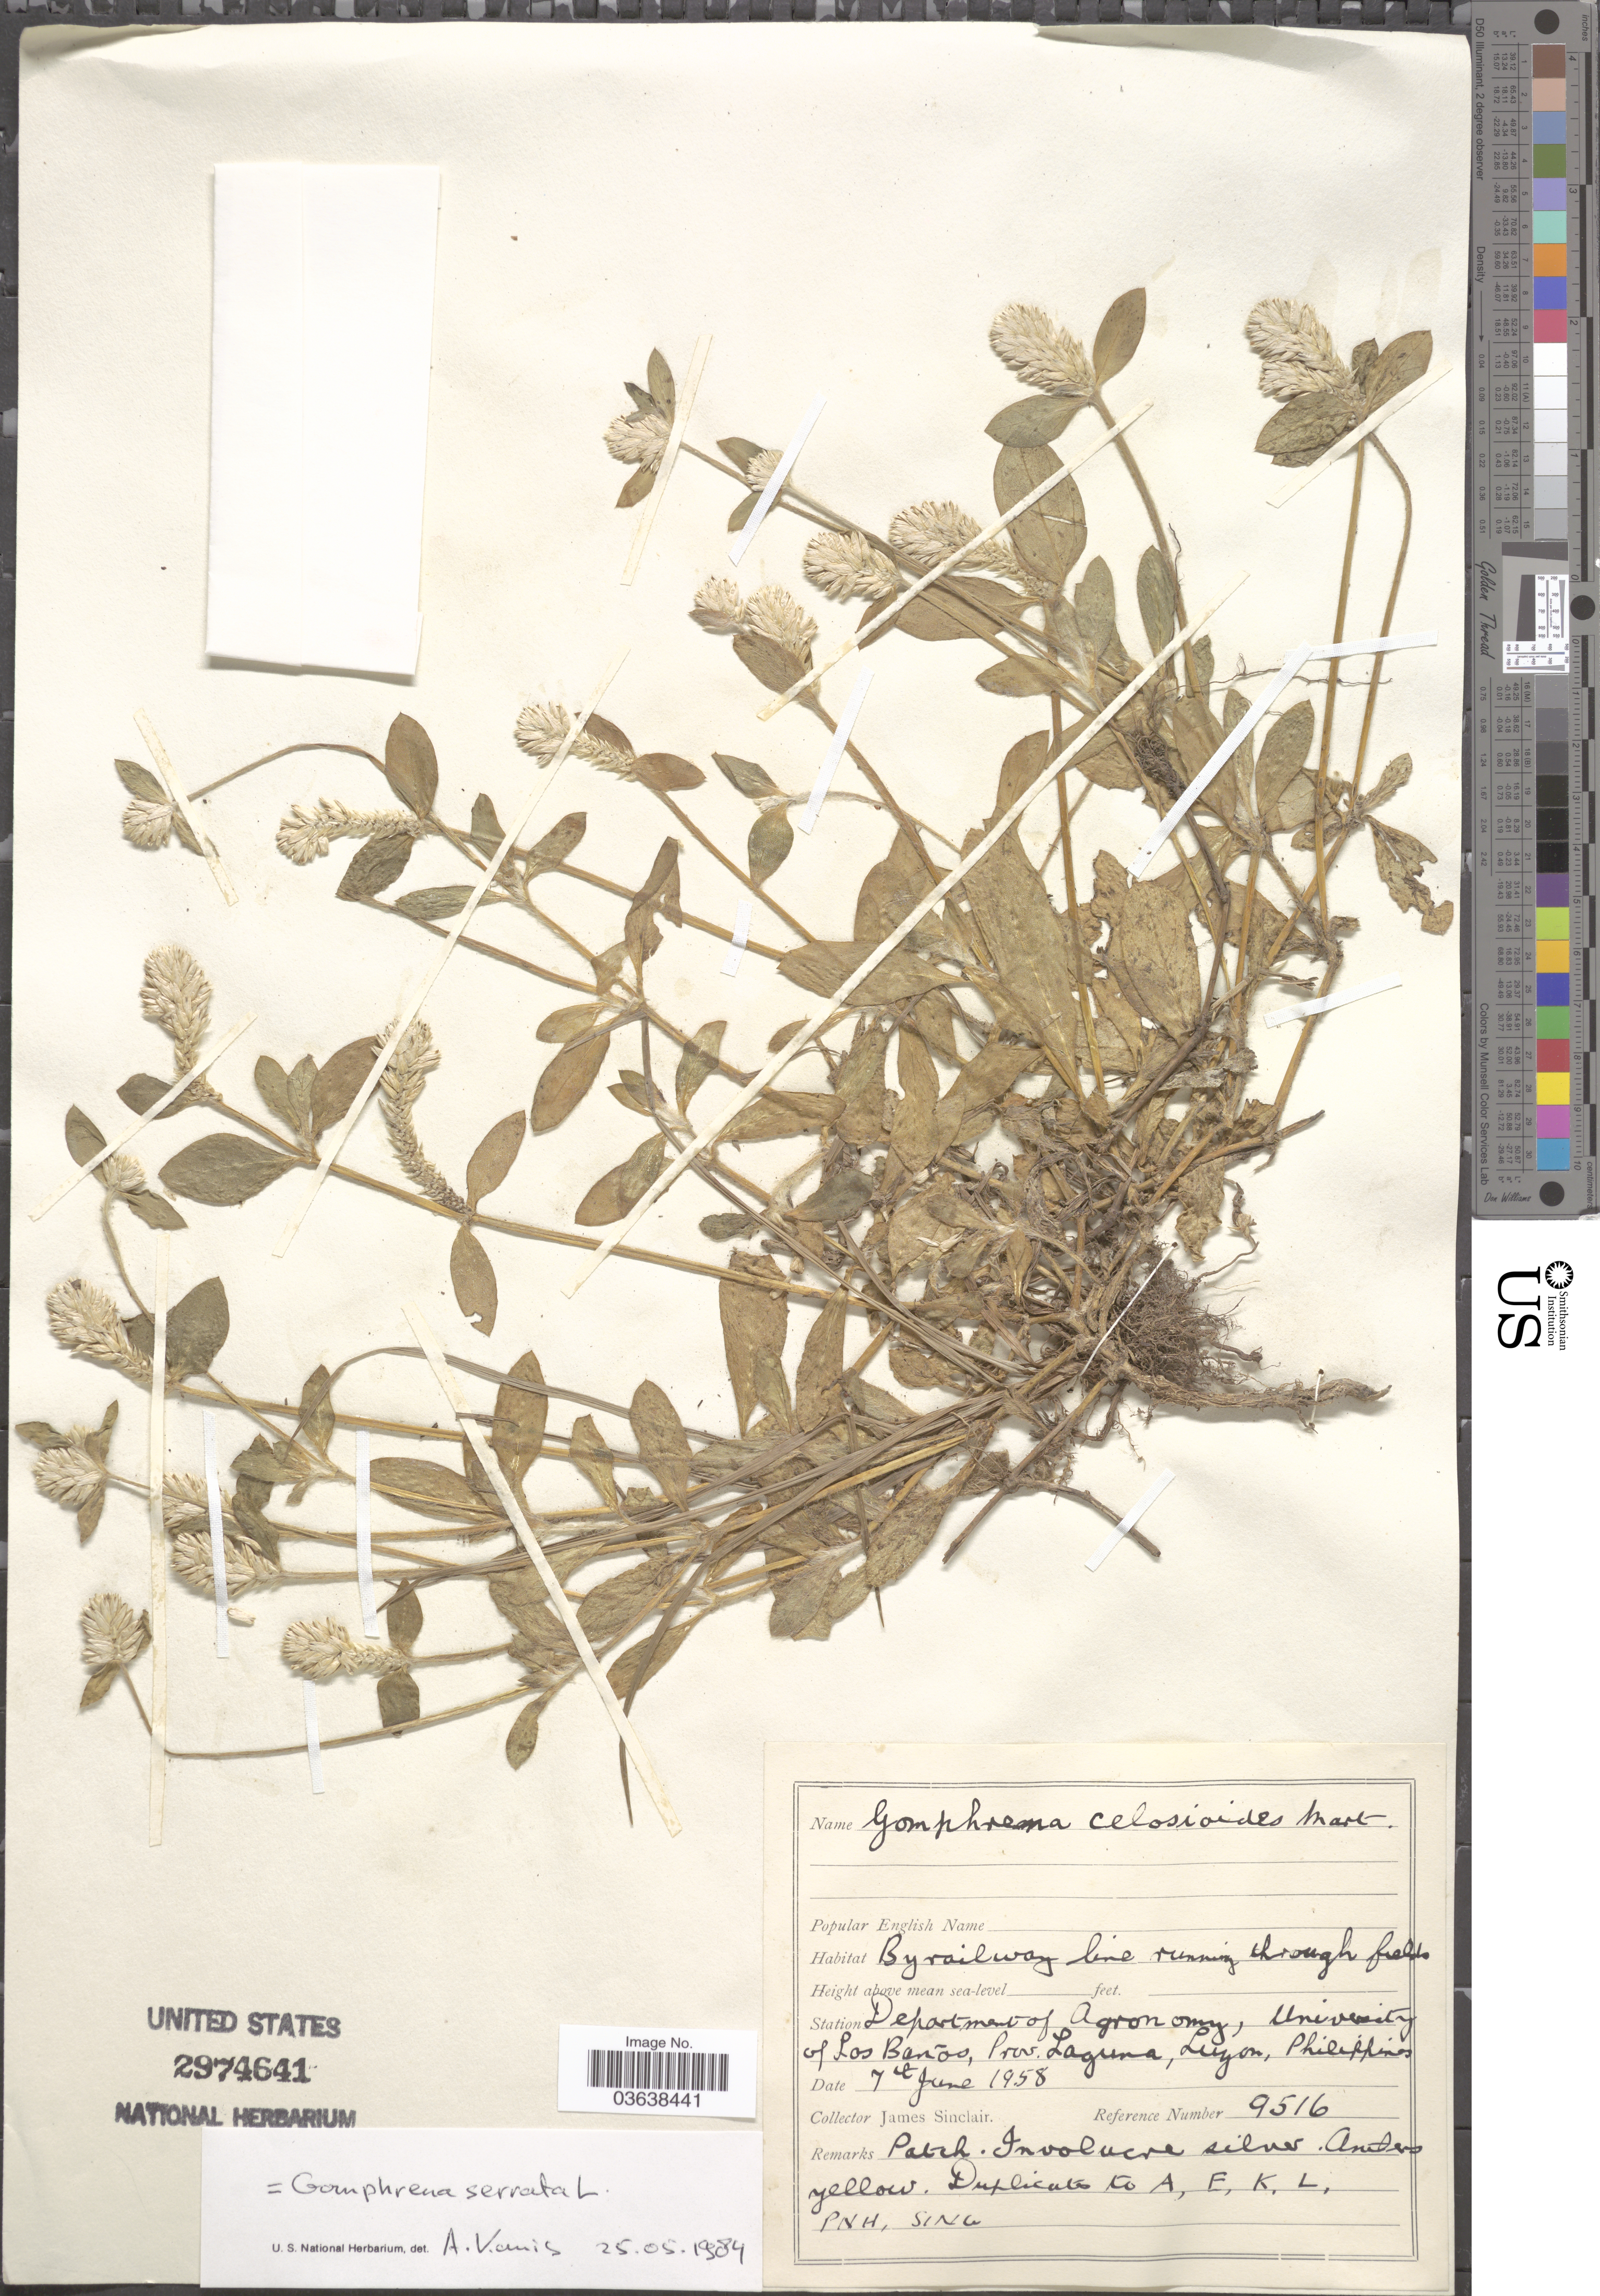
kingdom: Plantae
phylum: Tracheophyta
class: Magnoliopsida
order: Caryophyllales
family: Amaranthaceae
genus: Gomphrena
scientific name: Gomphrena serrata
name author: L.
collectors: J. Sinclair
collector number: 9516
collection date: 1958-06-07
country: Philippines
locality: Station Department of Agronomy, University of Los Baños, Prov. Laguna, Luzon.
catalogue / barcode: US 2974641